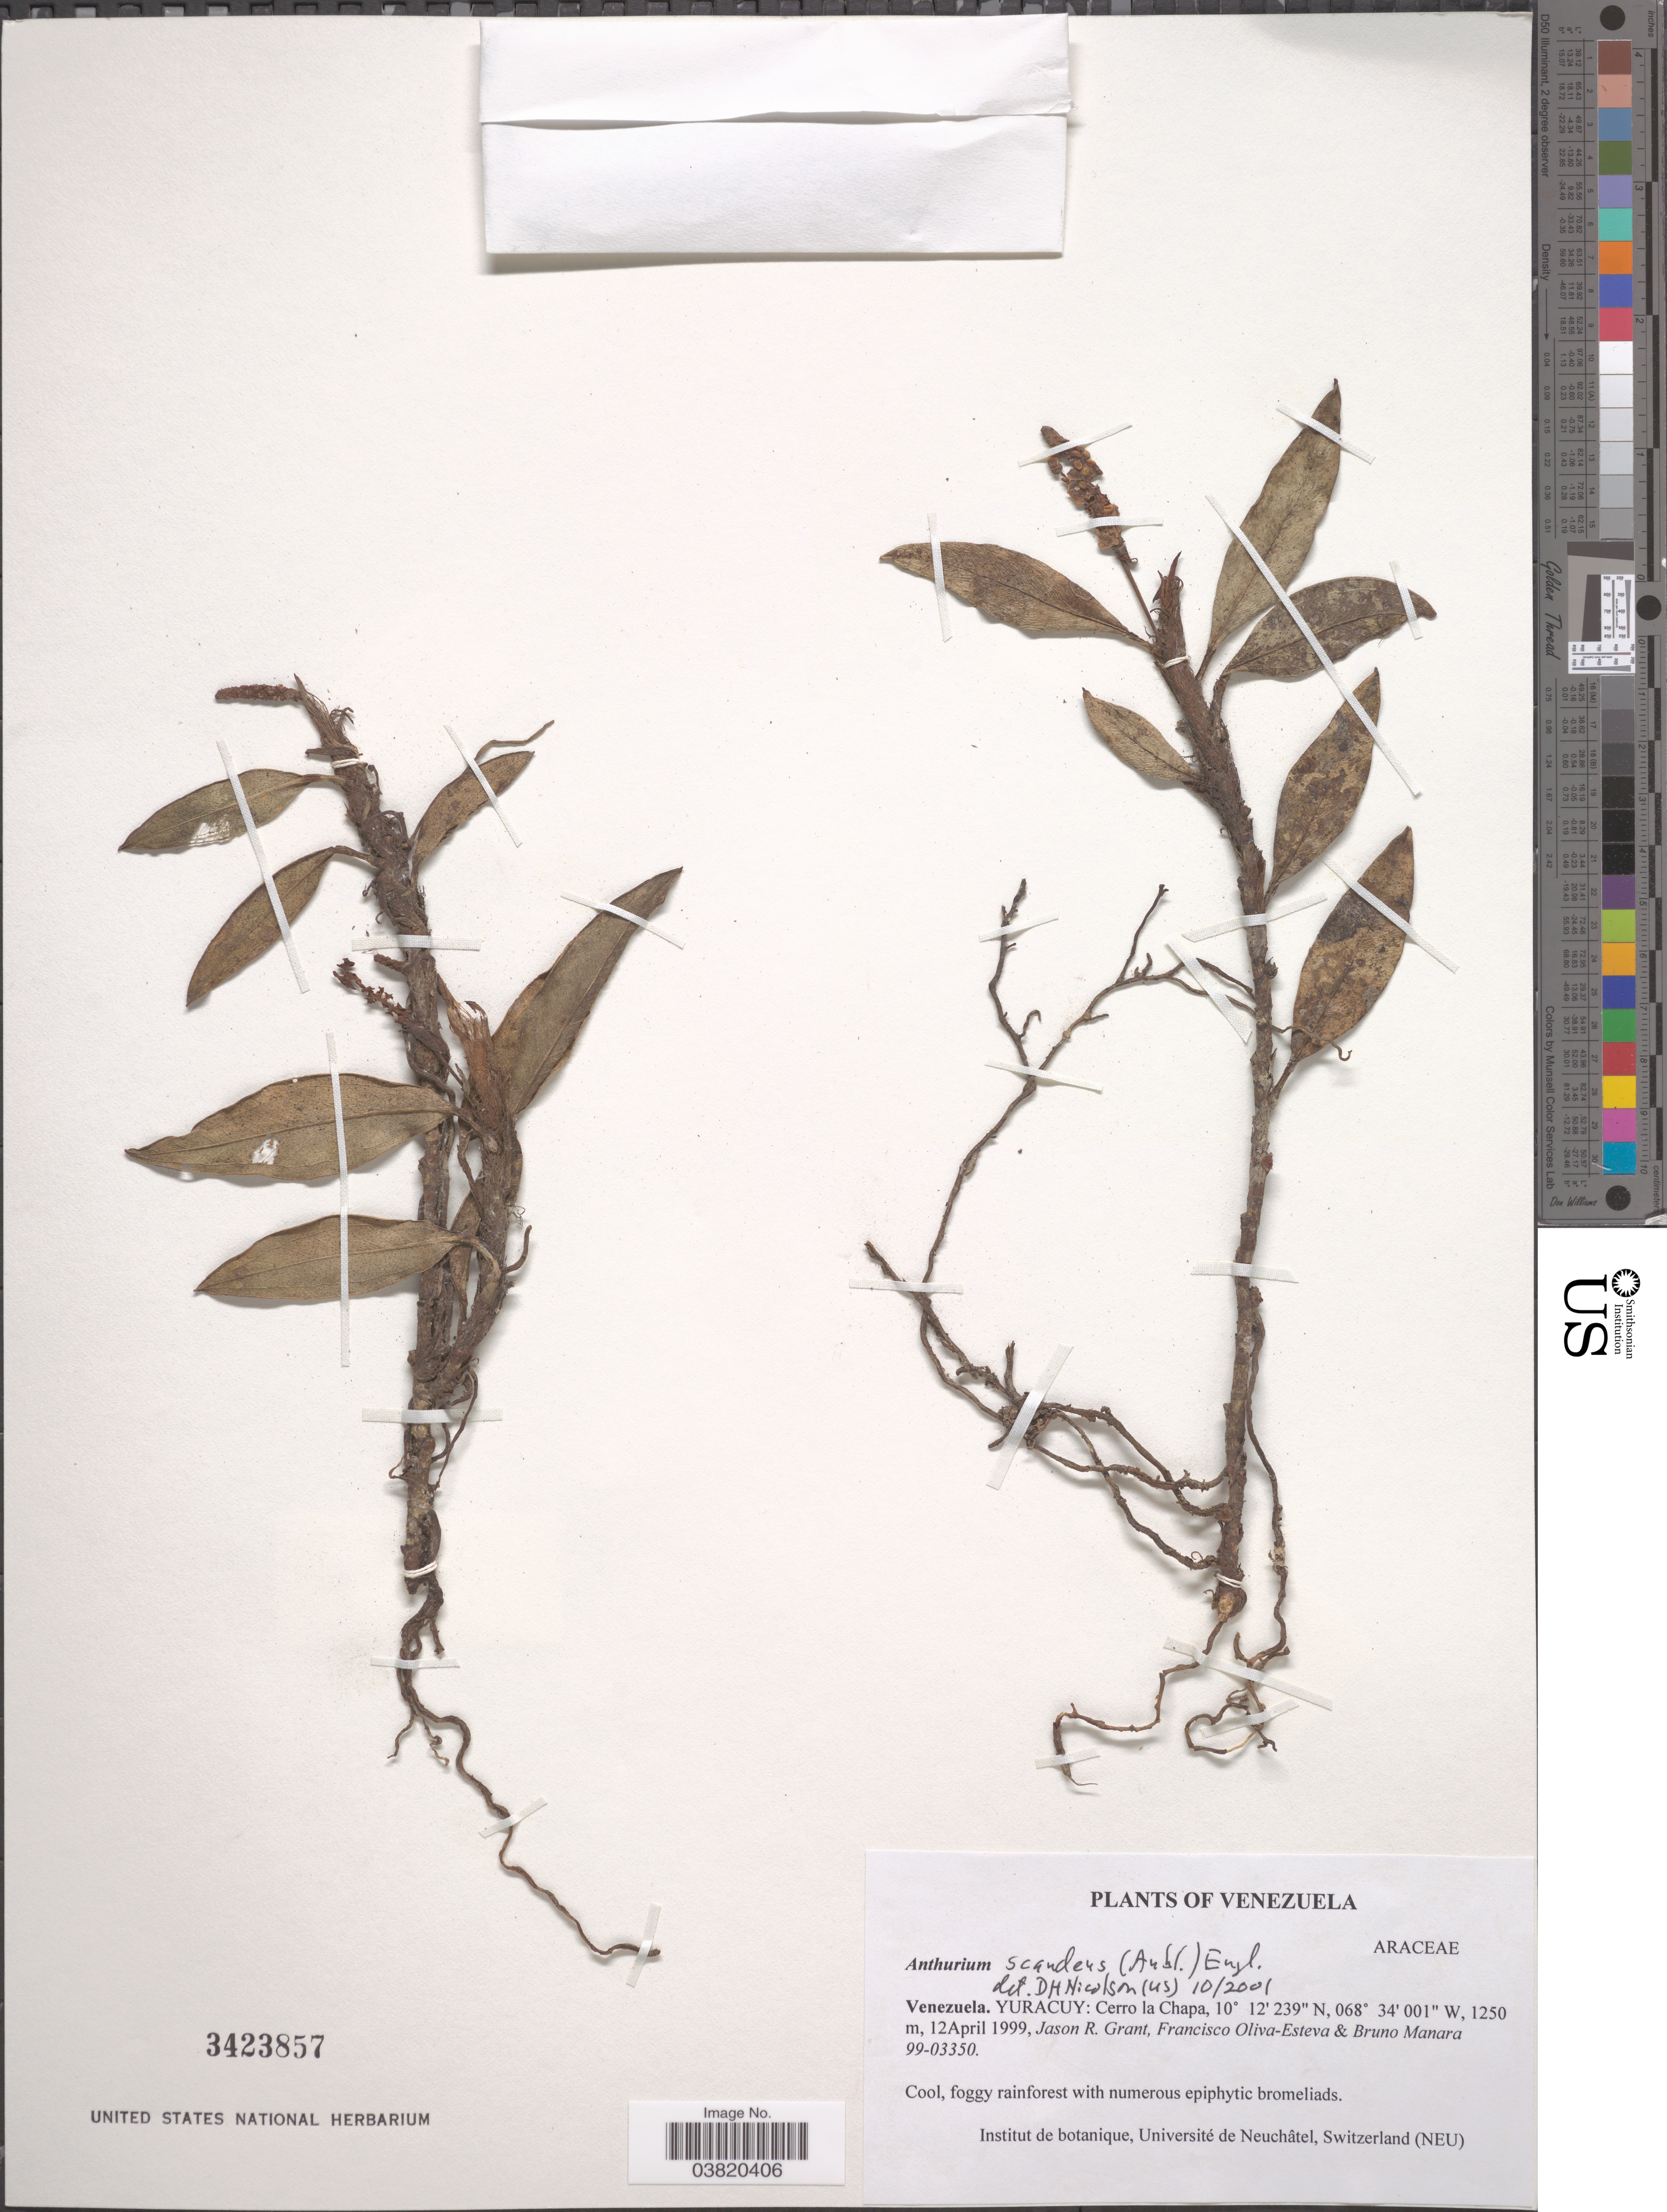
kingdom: Plantae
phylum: Tracheophyta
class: Liliopsida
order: Alismatales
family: Araceae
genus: Anthurium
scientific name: Anthurium scandens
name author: (Aubl.) Engl.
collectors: J. R. Grant, F. Oliva-Esteva & B. Manara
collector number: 99-03350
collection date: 1999-04-12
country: Venezuela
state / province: Yaracuy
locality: Cerro la Chapa.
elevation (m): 1250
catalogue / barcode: US 3423857